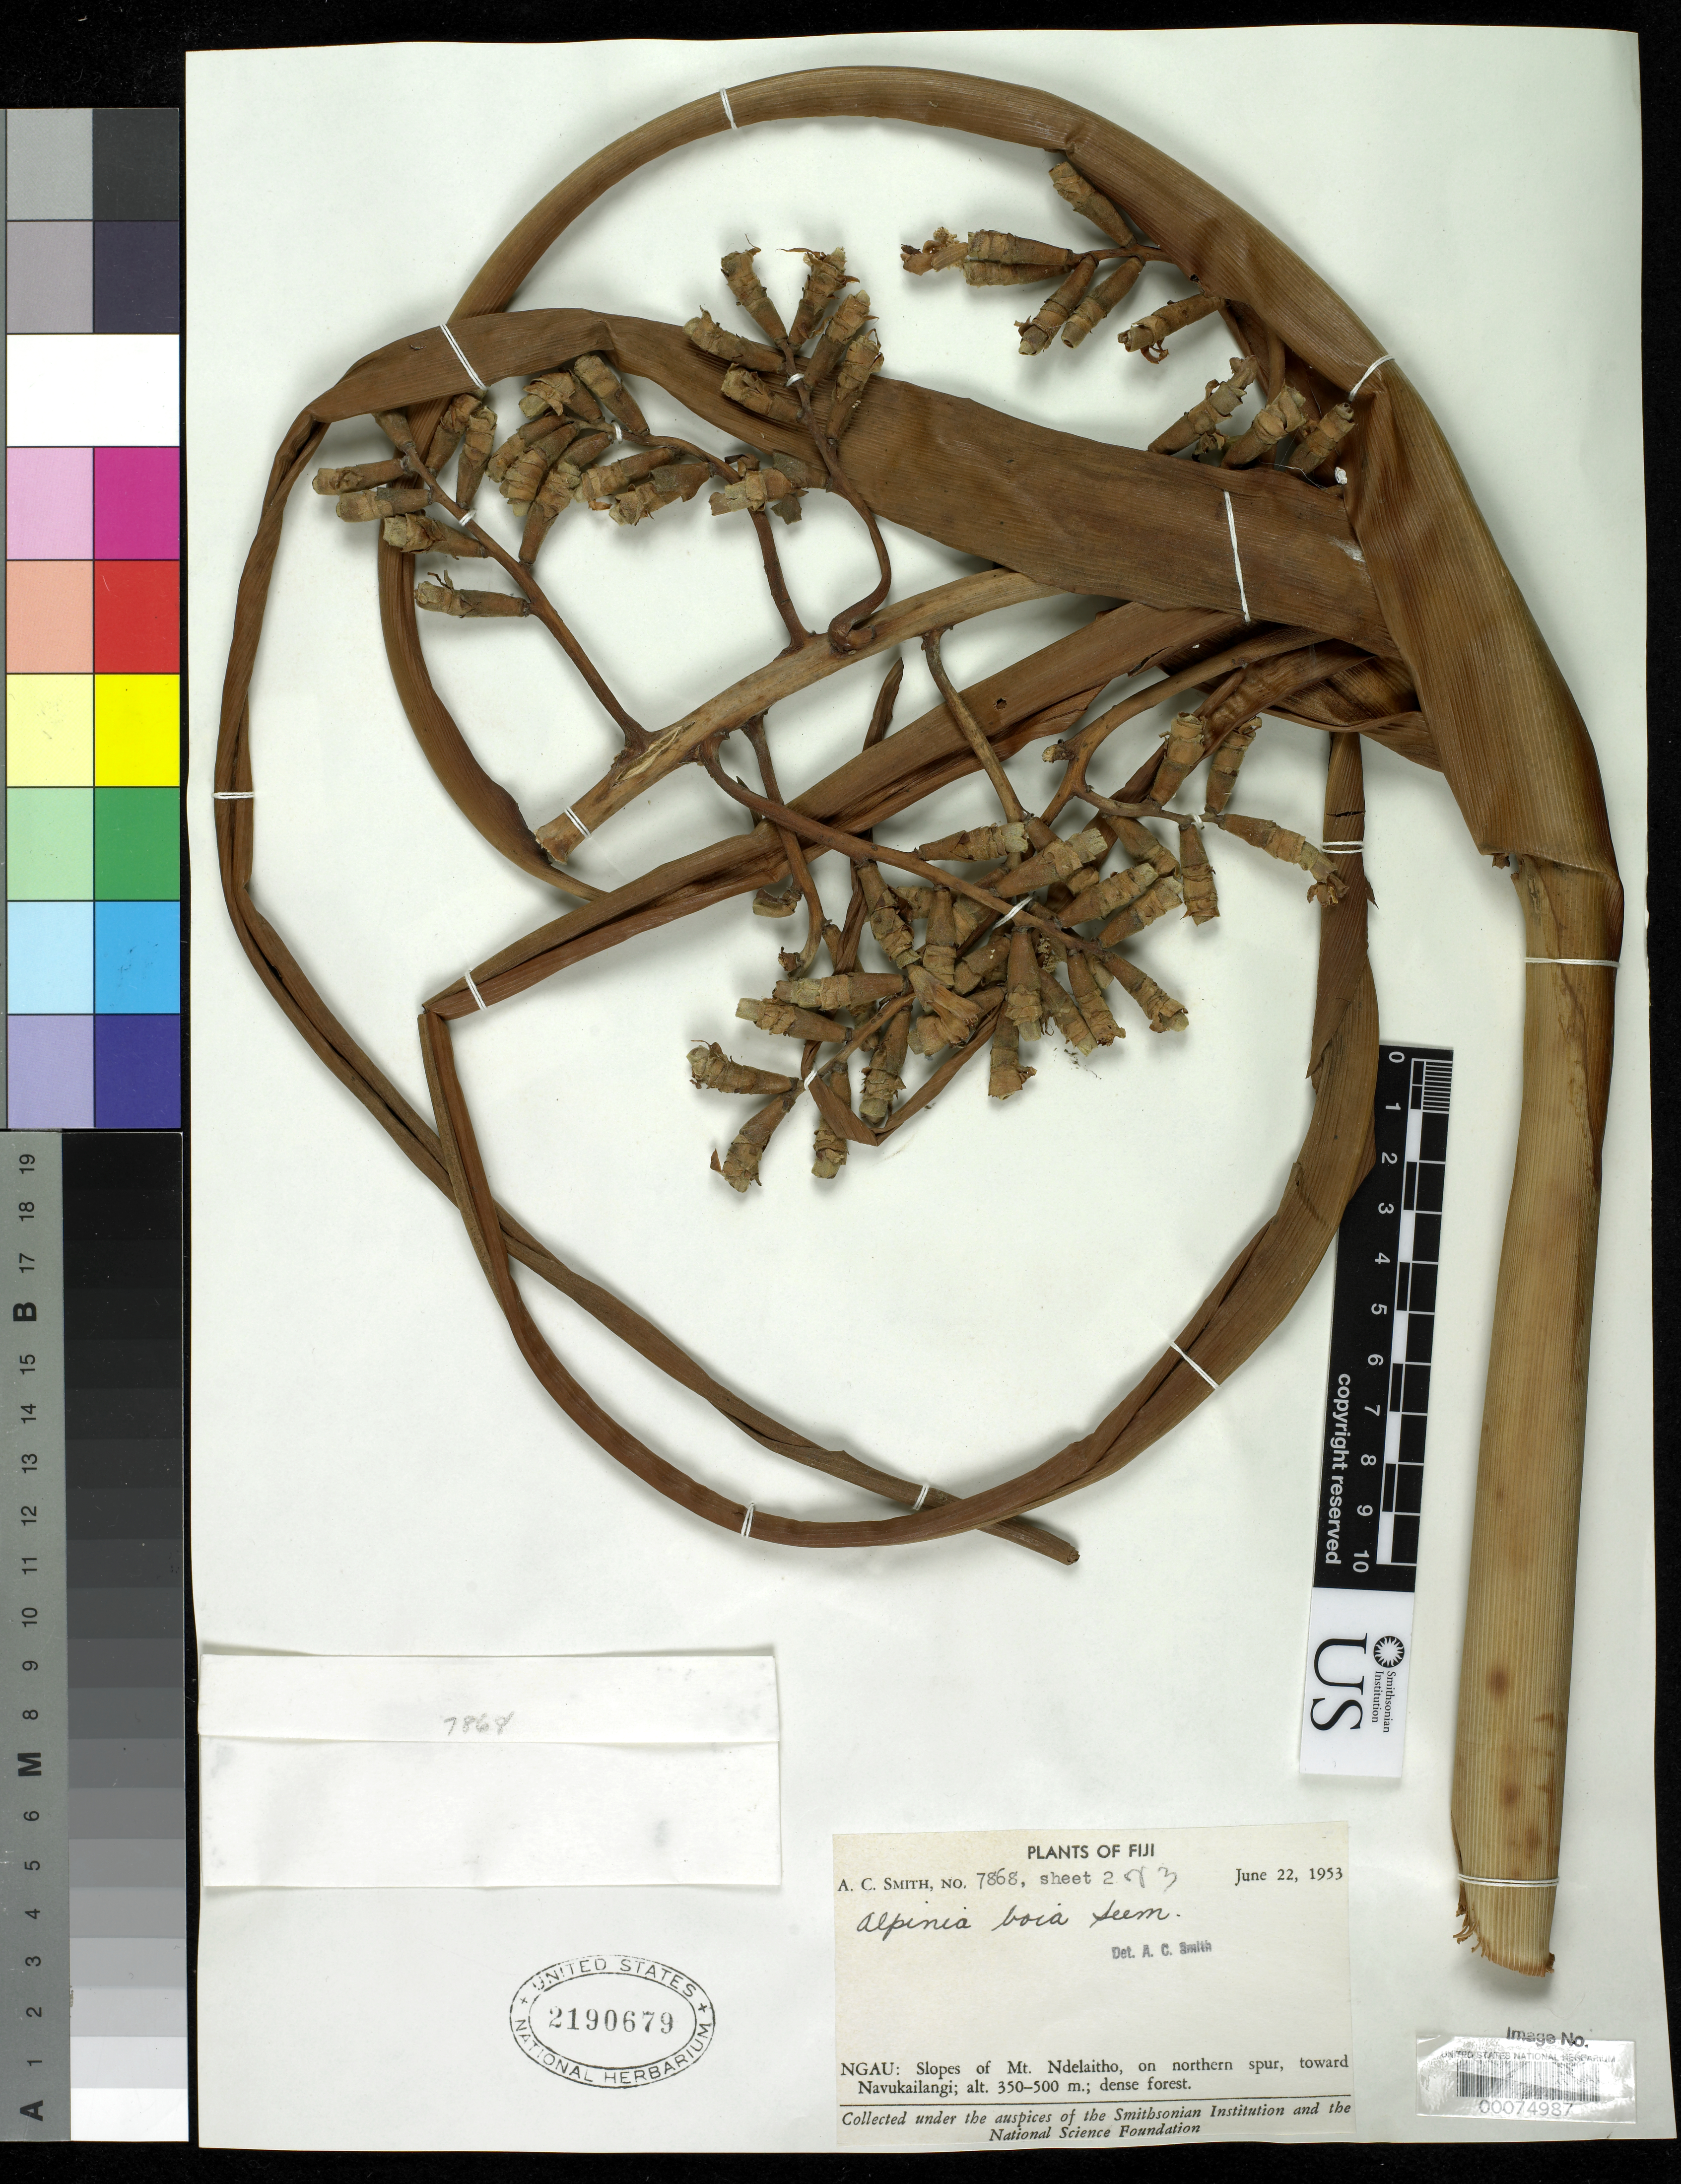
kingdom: Plantae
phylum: Tracheophyta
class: Liliopsida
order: Zingiberales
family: Zingiberaceae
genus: Alpinia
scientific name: Alpinia boia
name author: Seem.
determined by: Smith, Lyman B., (US), NMNH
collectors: A. C. Smith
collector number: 7868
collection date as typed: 22 Jun 1953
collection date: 1953-06-22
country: Fiji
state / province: Eastern Division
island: Gau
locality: Ngau, slopes of Mt. Ndelaitho, on northern spur, toward Navukailangi. [Ngau I. = Gau I.] [Lomaiviti Is.]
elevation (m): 350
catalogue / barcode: US 2190679